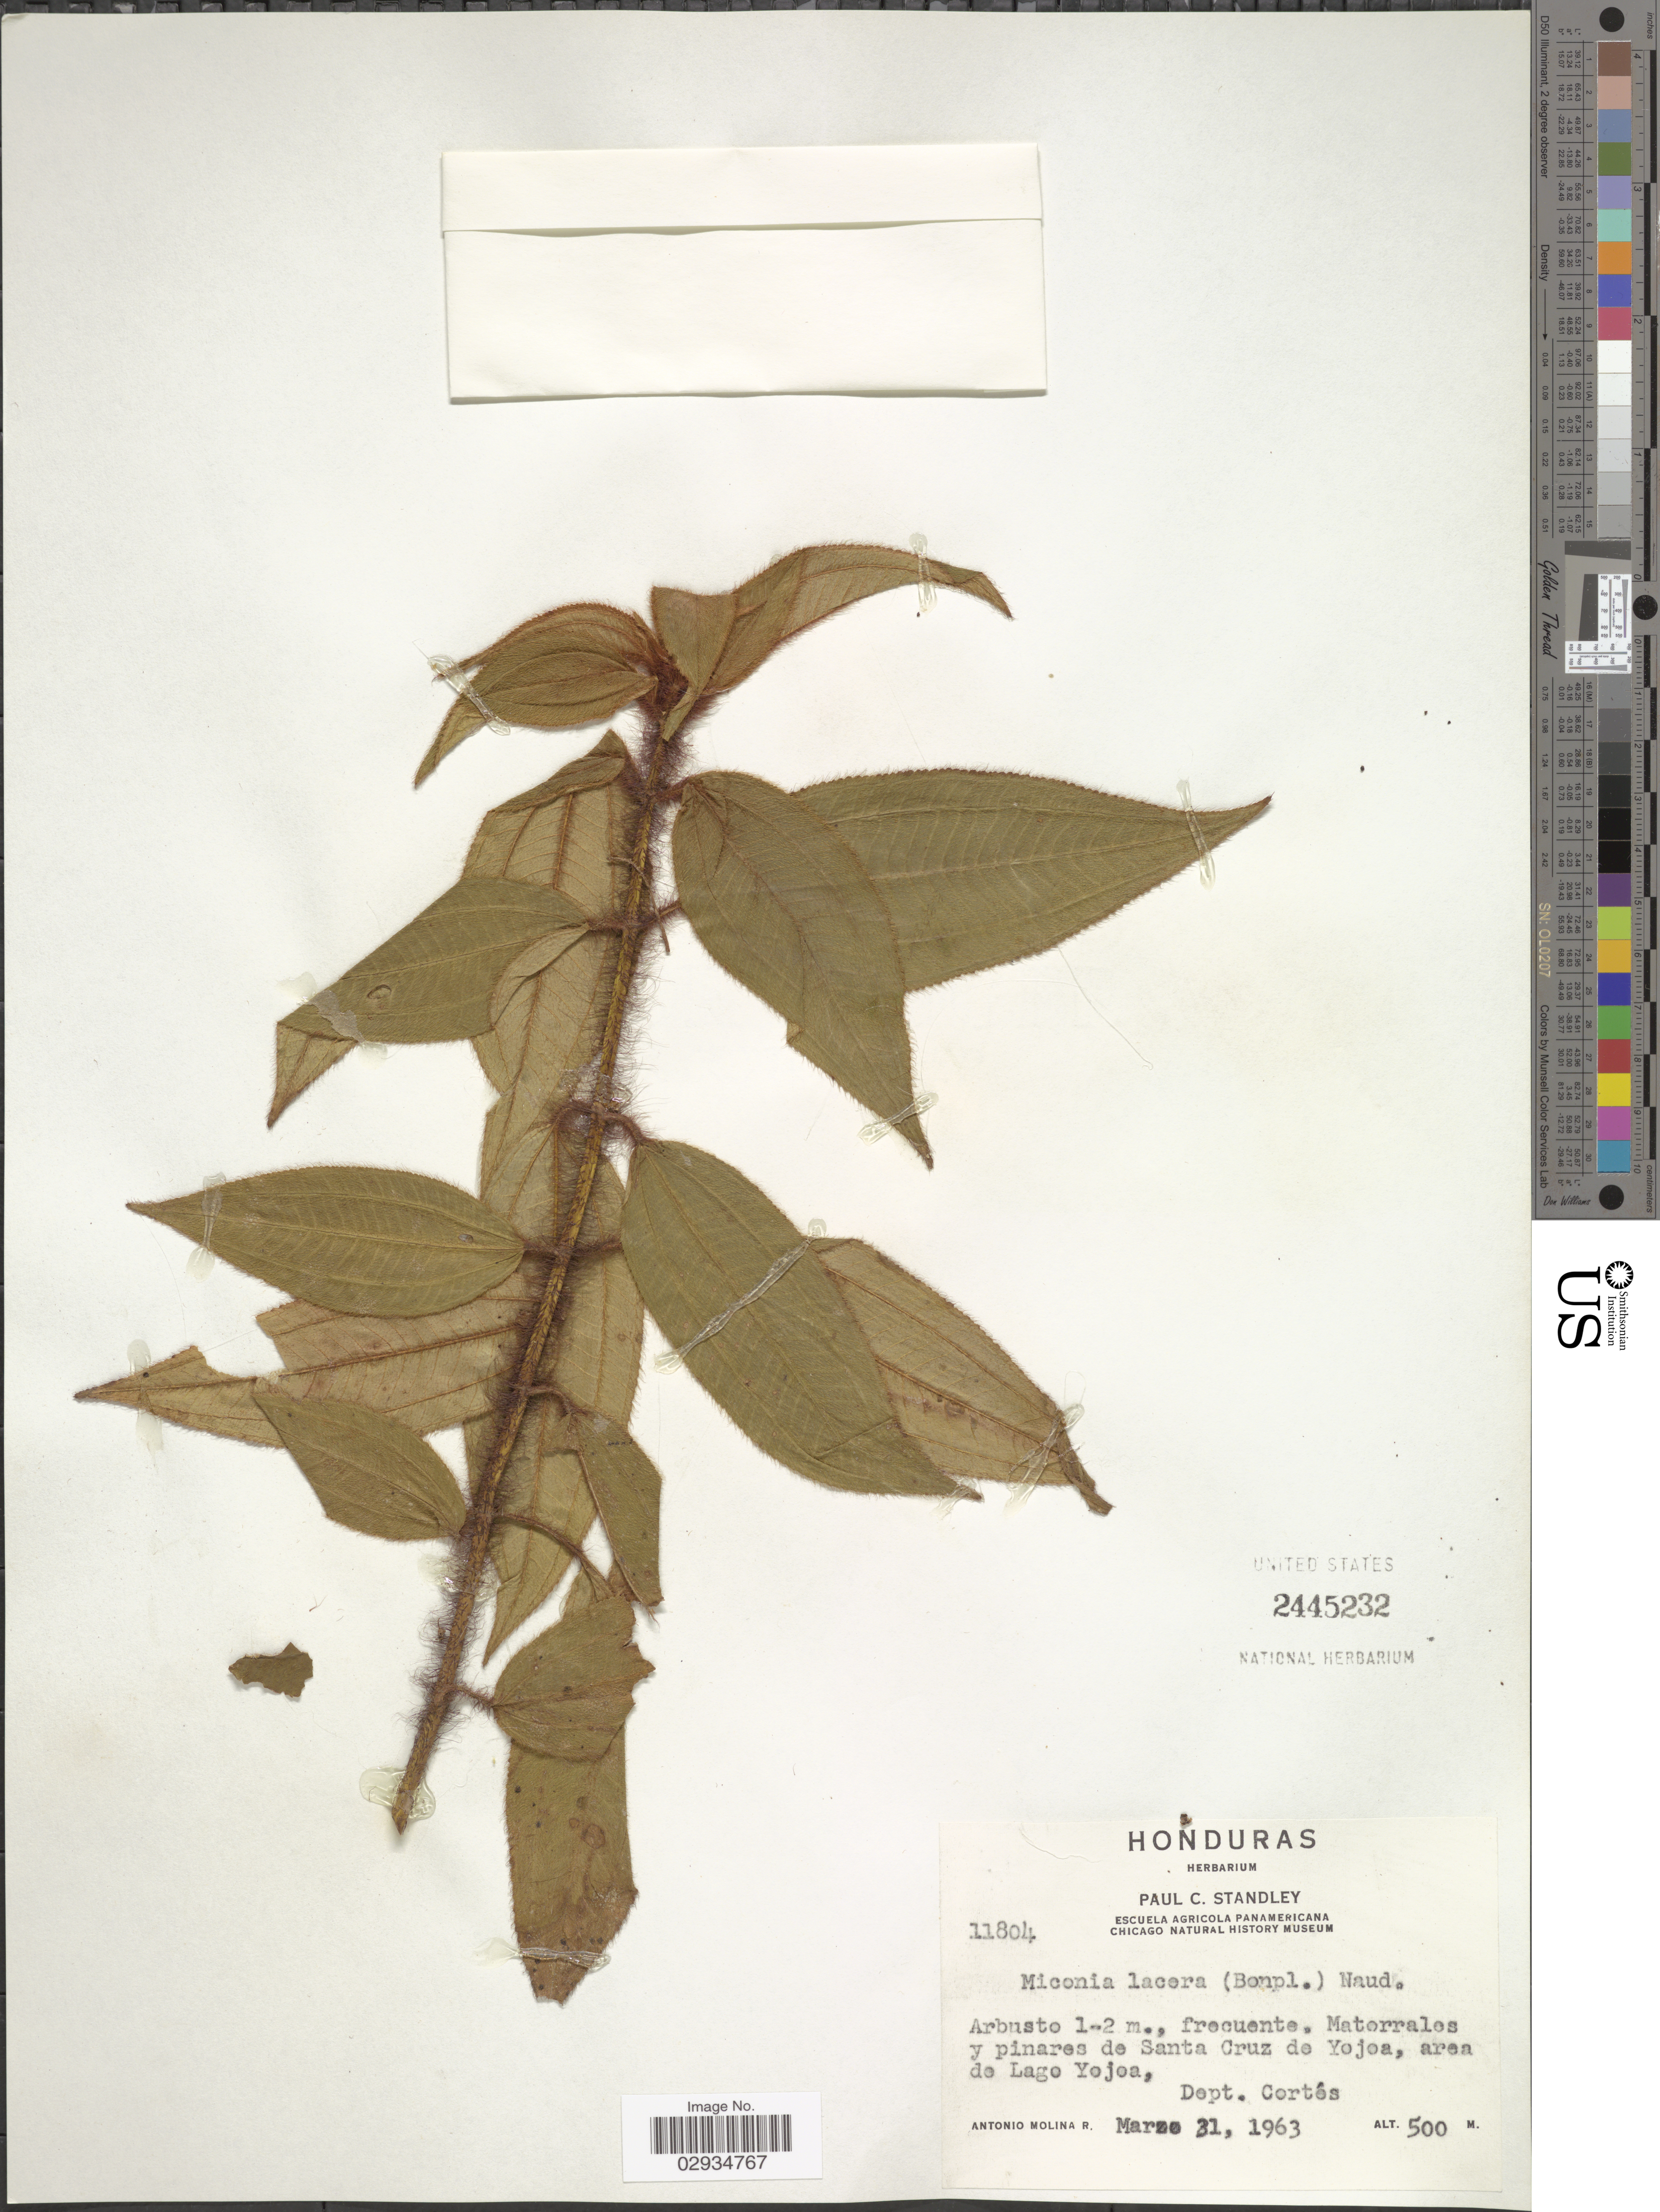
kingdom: Plantae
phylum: Tracheophyta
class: Magnoliopsida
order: Myrtales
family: Melastomataceae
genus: Miconia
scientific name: Miconia lacera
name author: (Bonpl.) Naudin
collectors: A. Molina R.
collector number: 11804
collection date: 1963-03-31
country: Honduras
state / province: Cortés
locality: Matorrales y pinares de Santa Cruz de Yojoa, area del Lago Yojoa, Dept. Cortés.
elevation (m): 500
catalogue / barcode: US 2445232